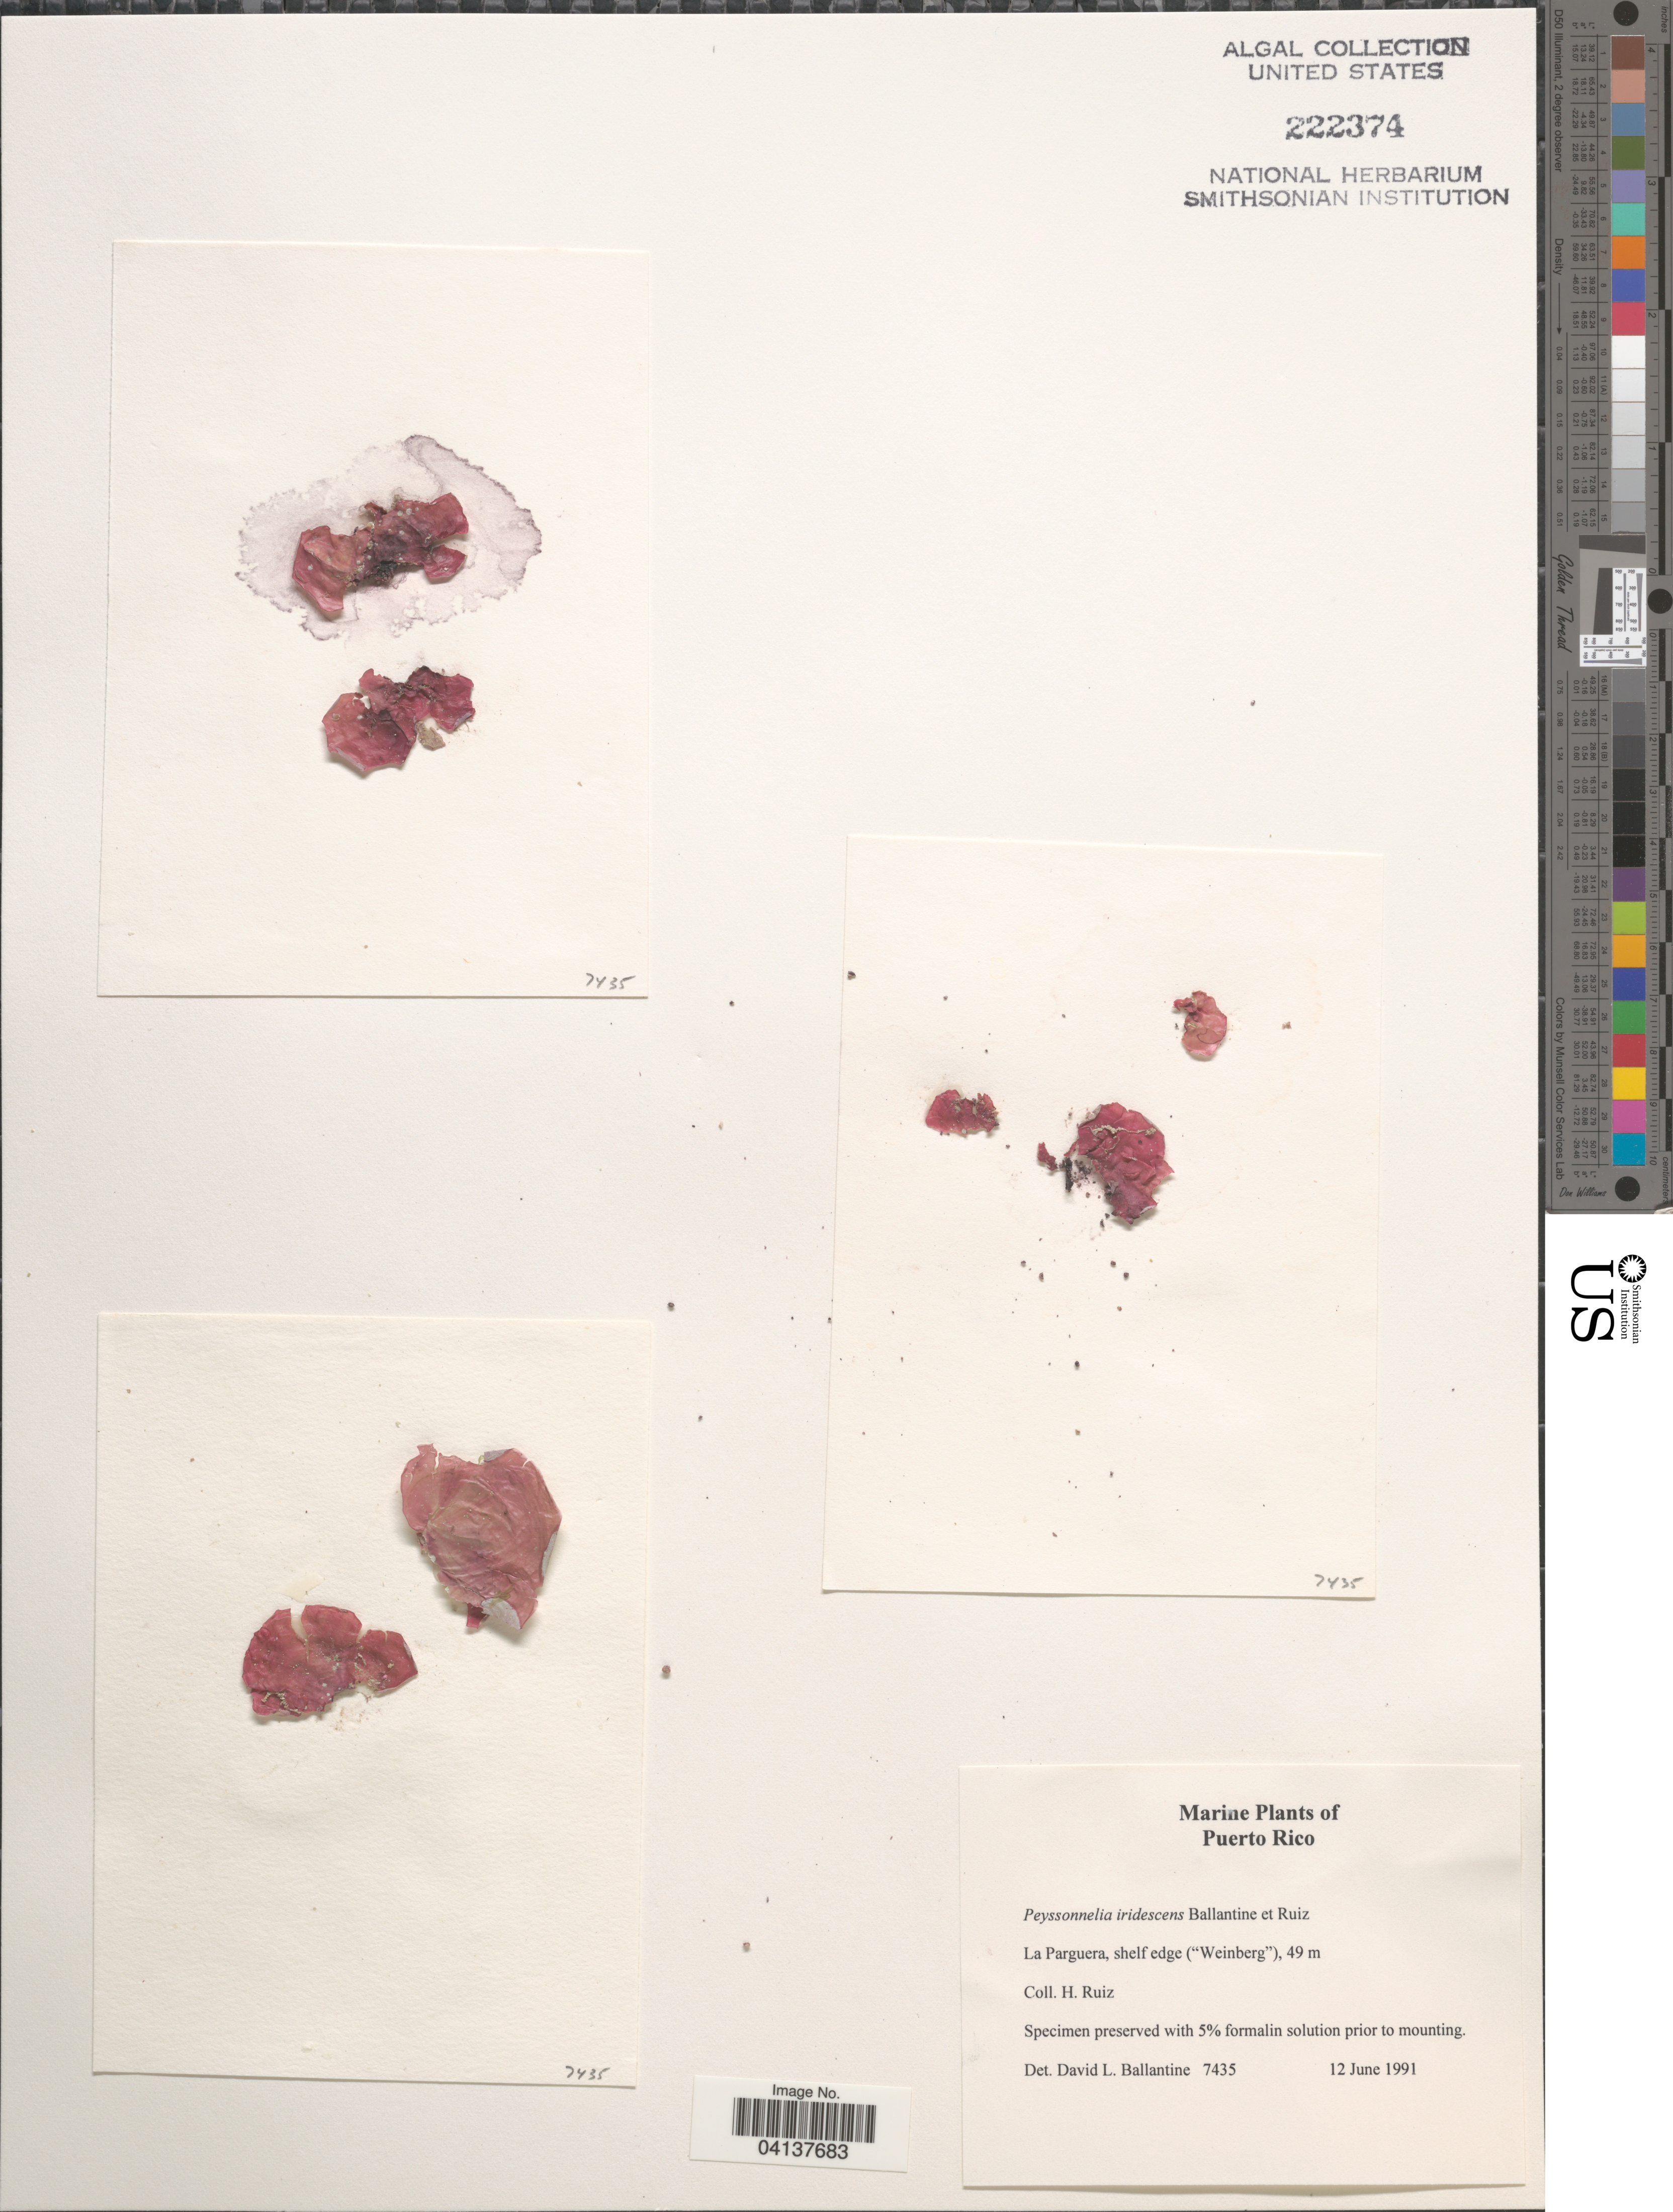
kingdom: Plantae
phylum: Rhodophyta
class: Florideophyceae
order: Peyssonneliales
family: Peyssonneliaceae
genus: Peyssonnelia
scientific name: Peyssonnelia iridescens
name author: D.L. Ballant. & H.Ruiz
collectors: H. Ruiz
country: Puerto Rico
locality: La Parguera, shelf edge ("Weinberg").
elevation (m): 49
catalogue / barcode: US 222374